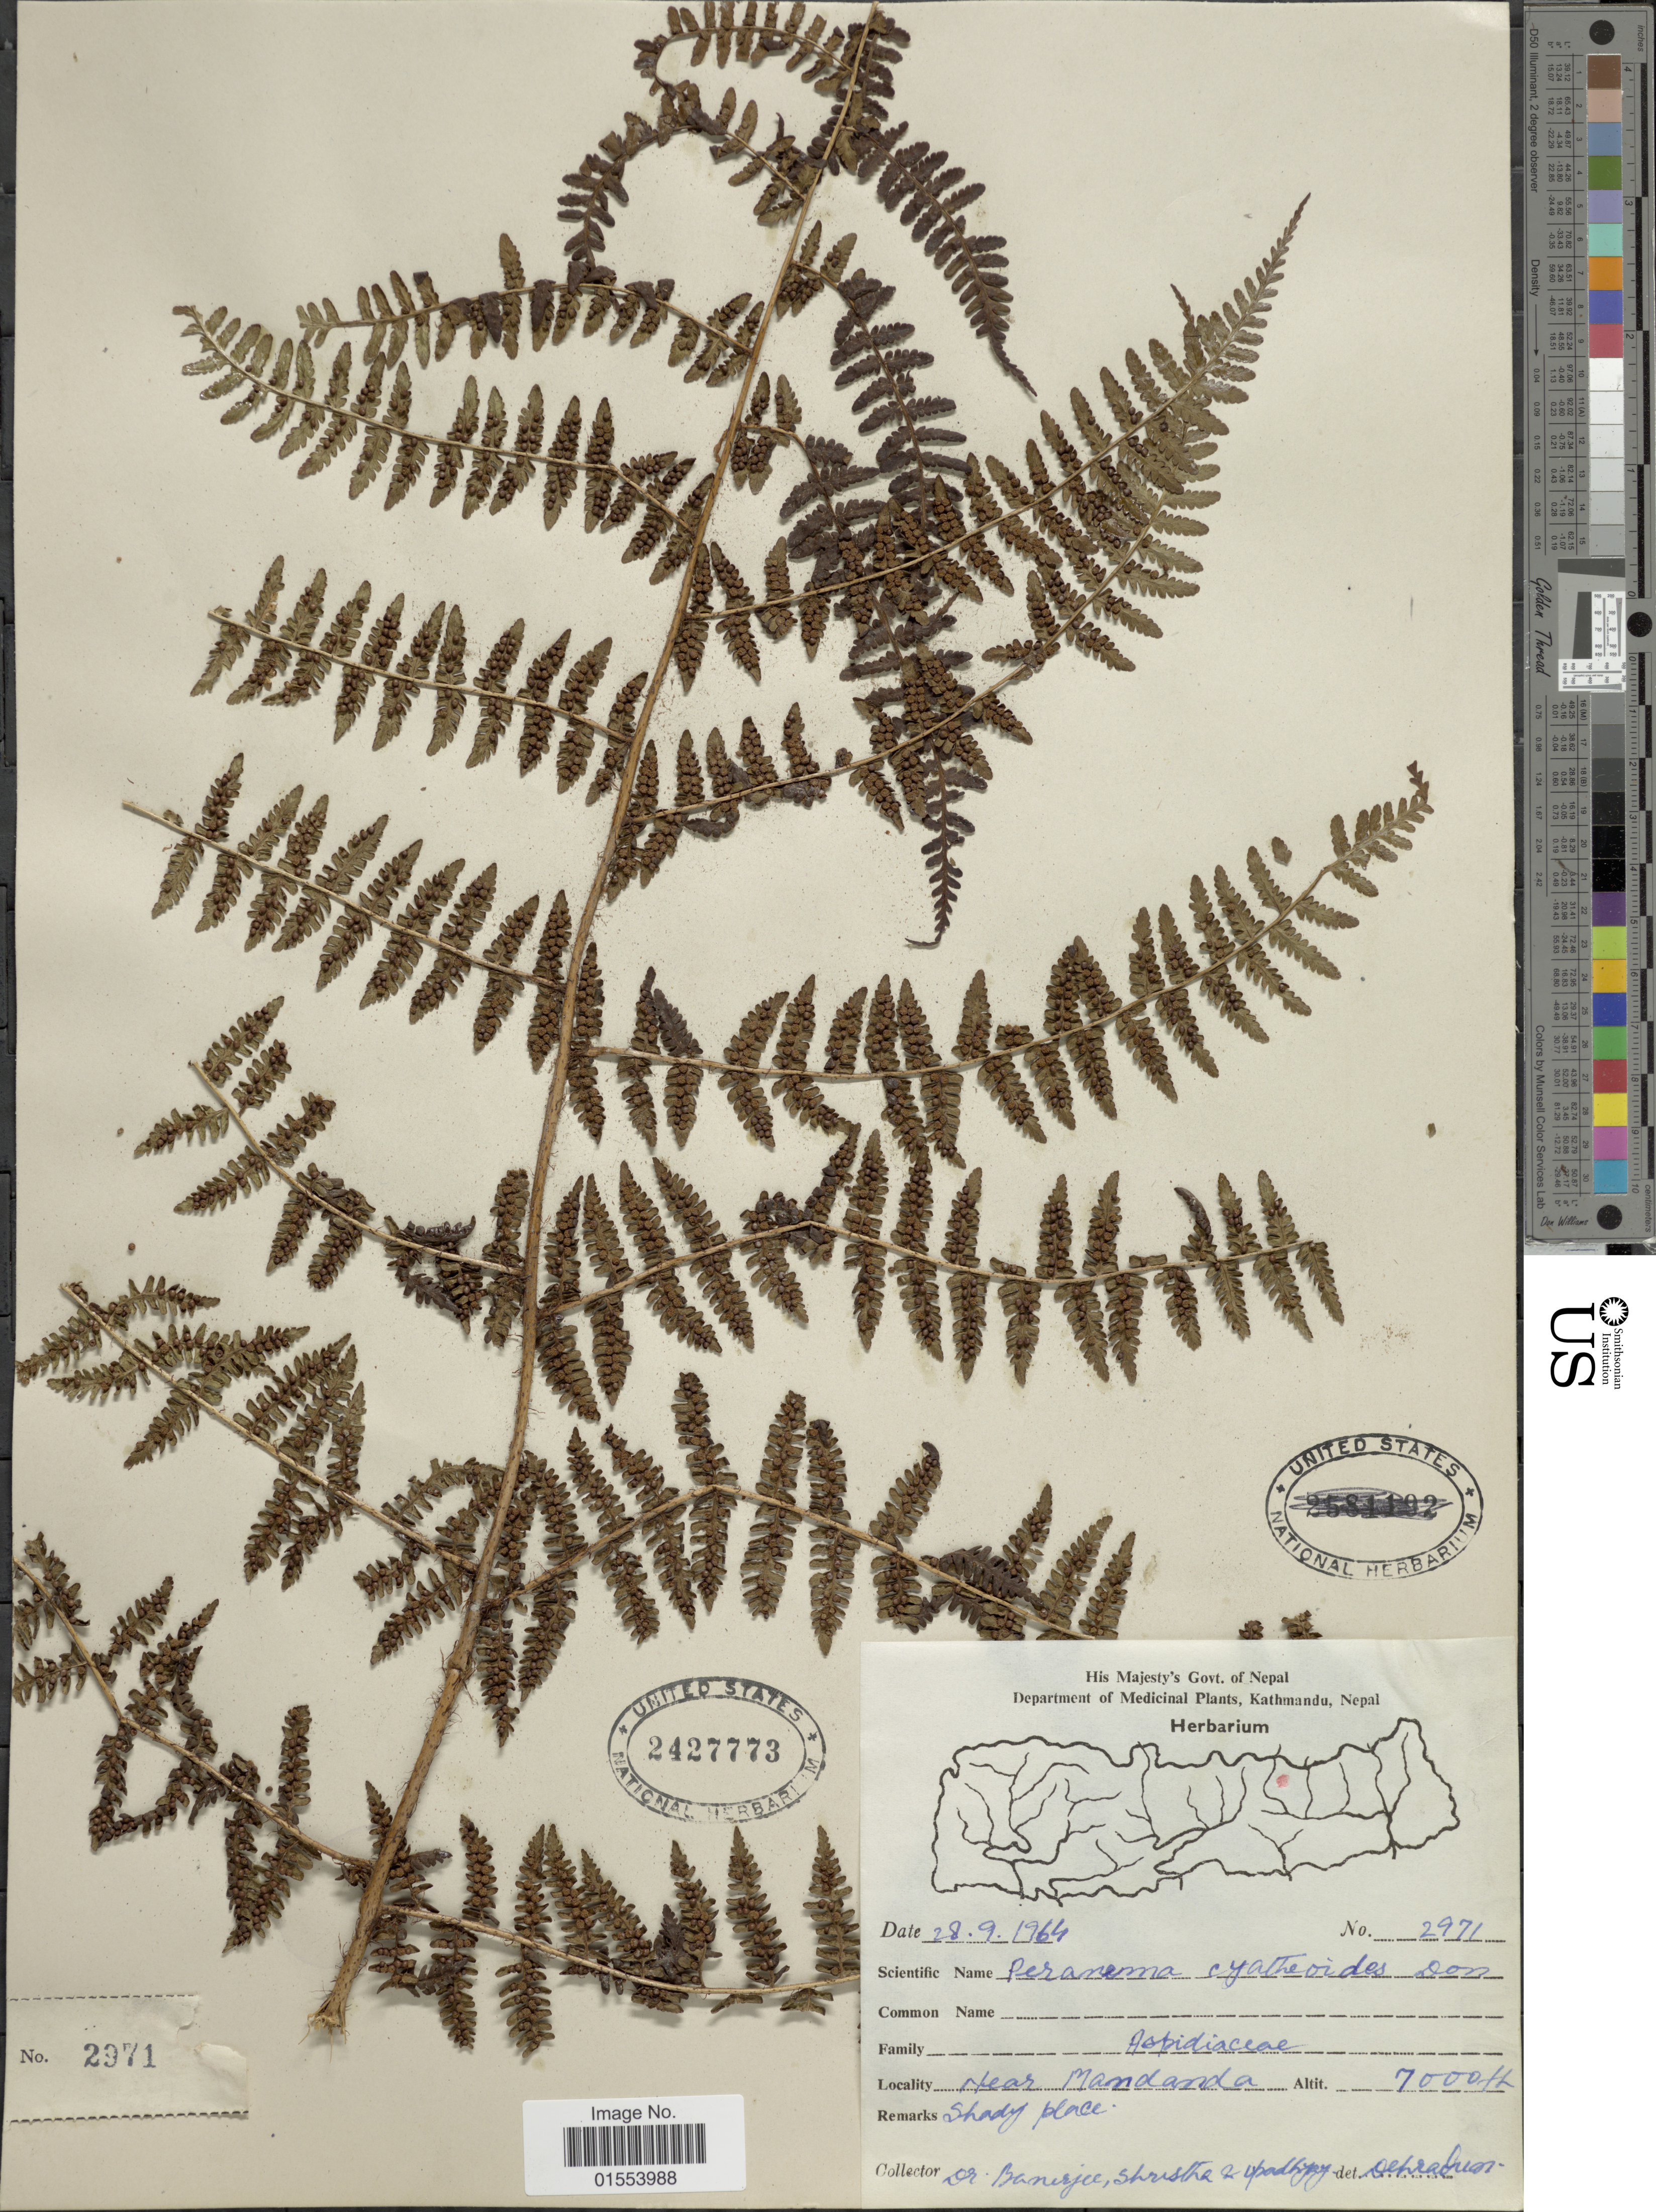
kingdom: Plantae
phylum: Tracheophyta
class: Polypodiopsida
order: Polypodiales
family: Dryopteridaceae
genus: Dryopteris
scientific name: Dryopteris cyatheoides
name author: (Kaulf.) Kuntze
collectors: -. Banerjee, -. Shrestha & Upadhyay, --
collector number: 2971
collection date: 1964-09-28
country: Nepal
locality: Near Mandanda.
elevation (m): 2134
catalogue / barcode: US 2427773